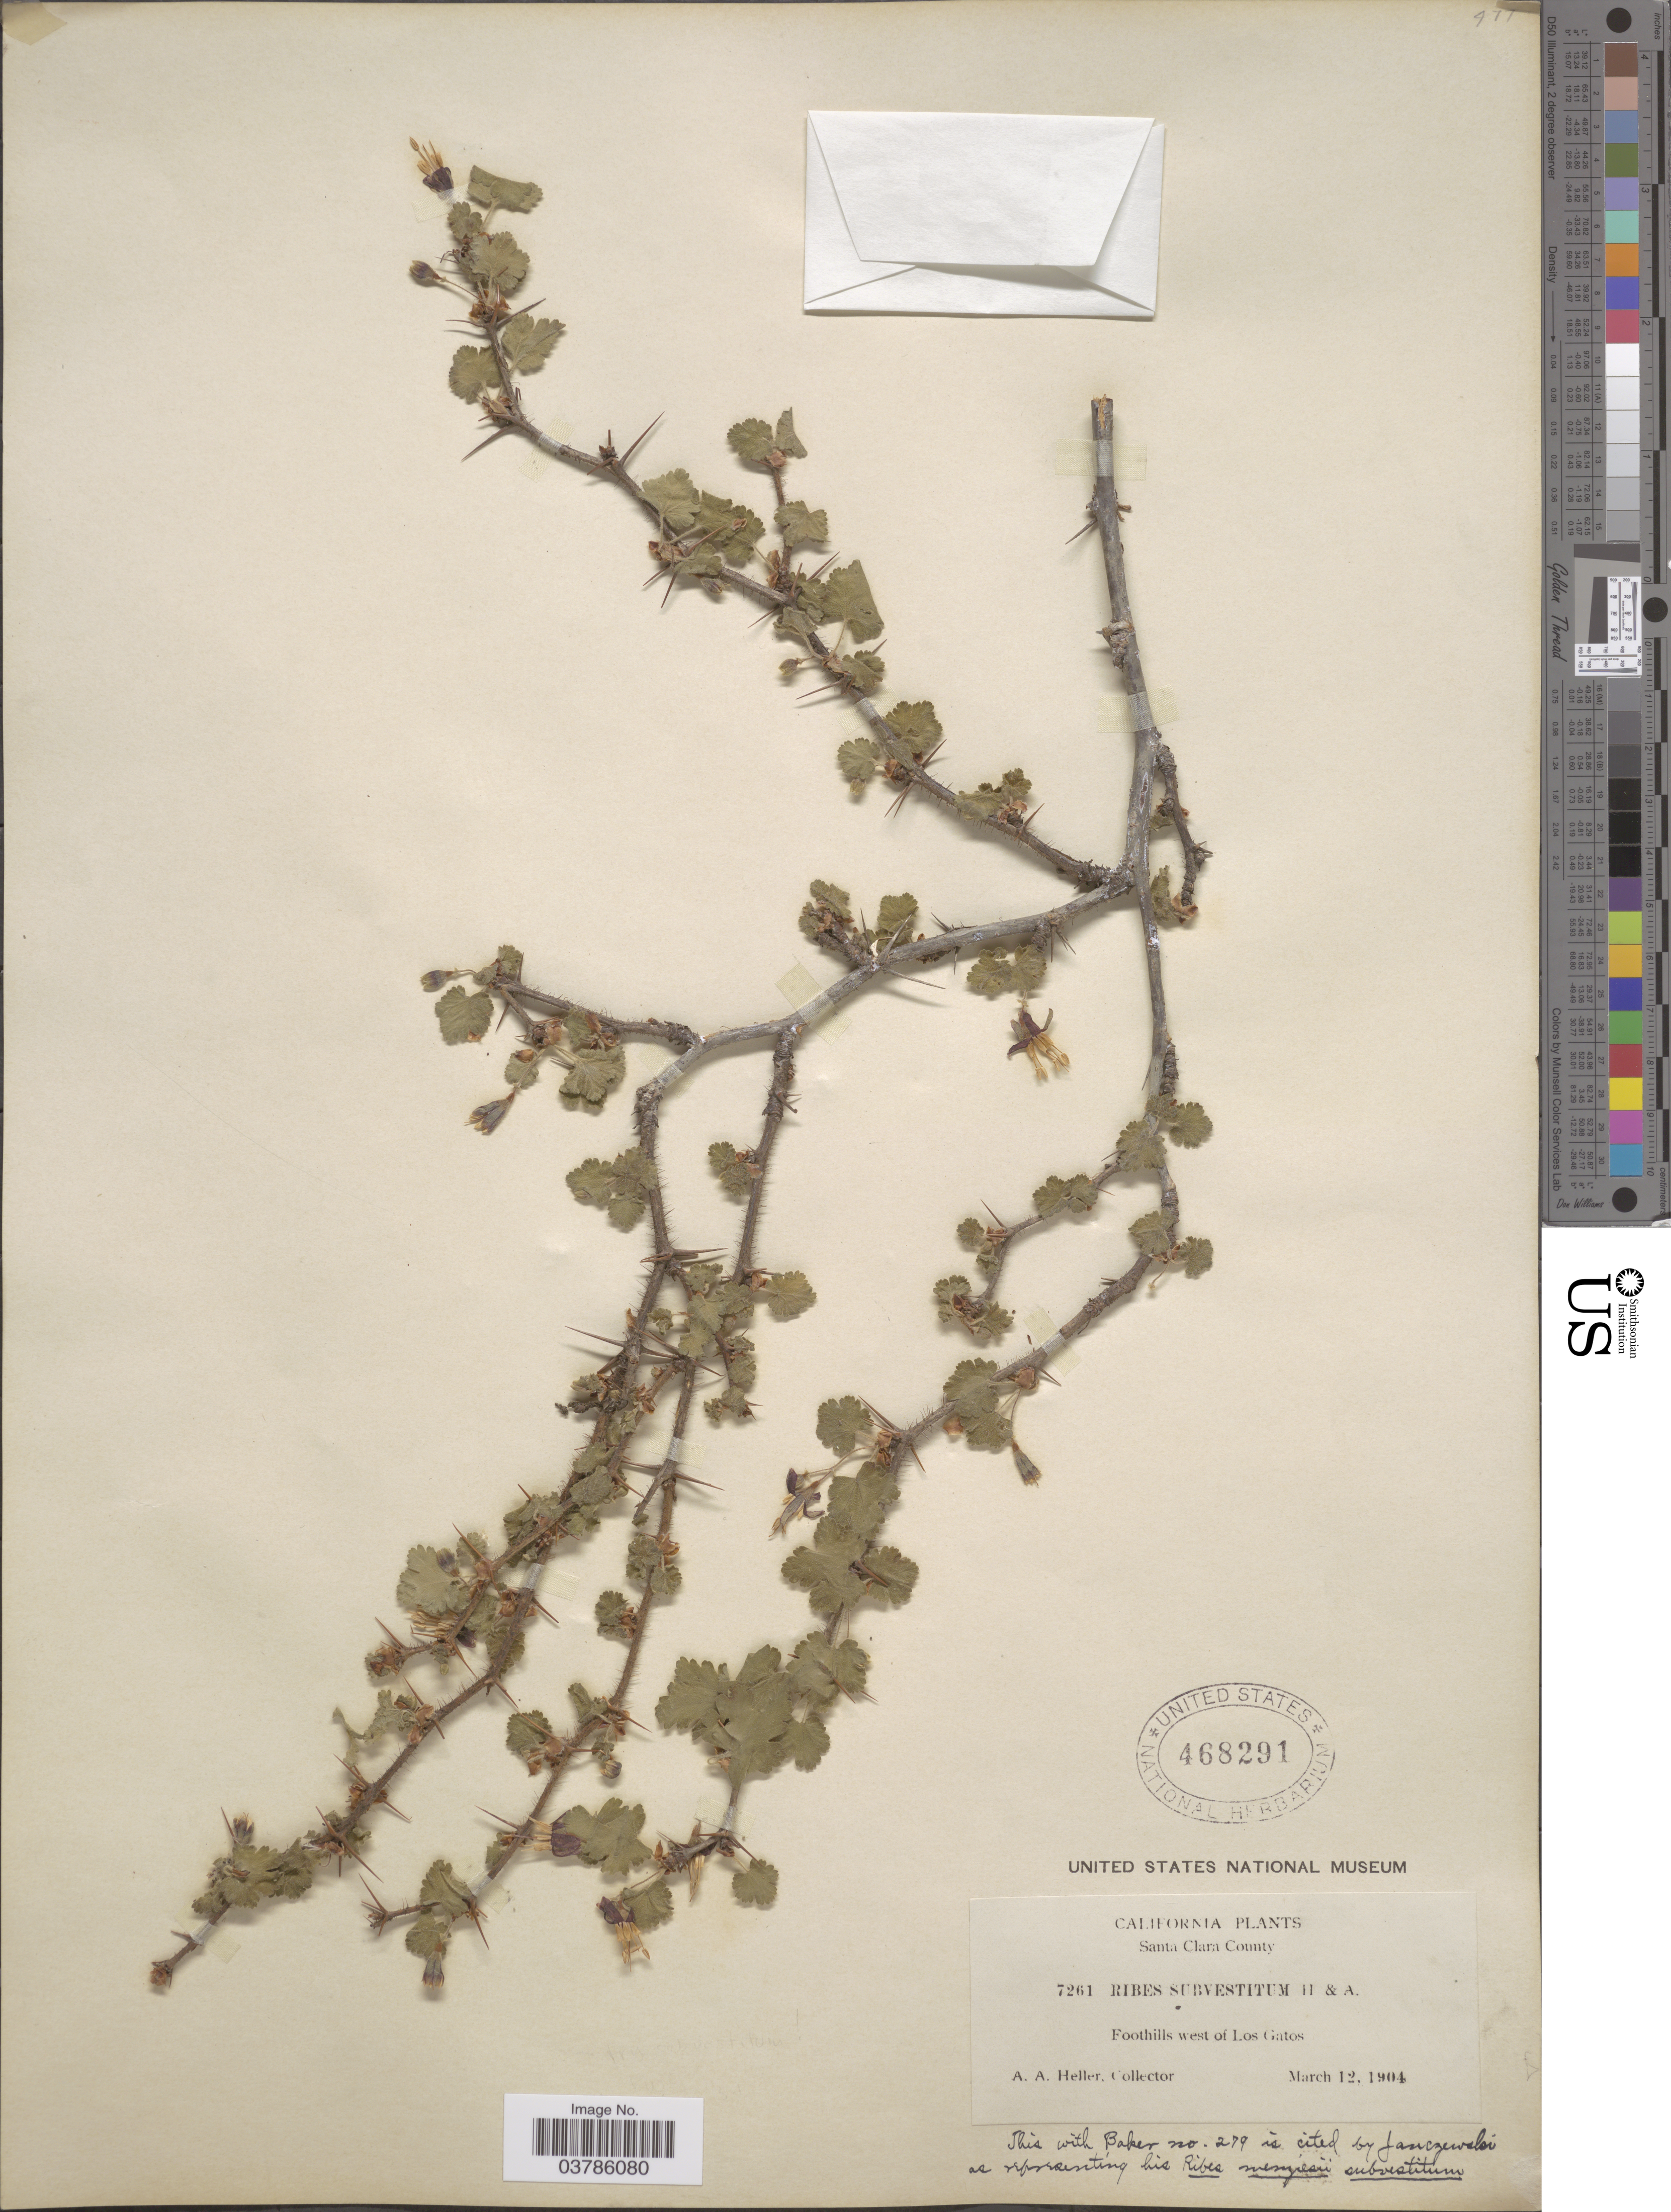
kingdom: Plantae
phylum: Tracheophyta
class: Magnoliopsida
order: Saxifragales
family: Grossulariaceae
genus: Ribes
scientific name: Ribes menziesii var. leptosum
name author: (Coville) Jeps.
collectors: A. A. Heller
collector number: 7261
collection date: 1904-03-12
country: United States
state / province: California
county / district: Santa Clara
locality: Santa Clara County. Foothills west of Los Gatos.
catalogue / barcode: US 468291